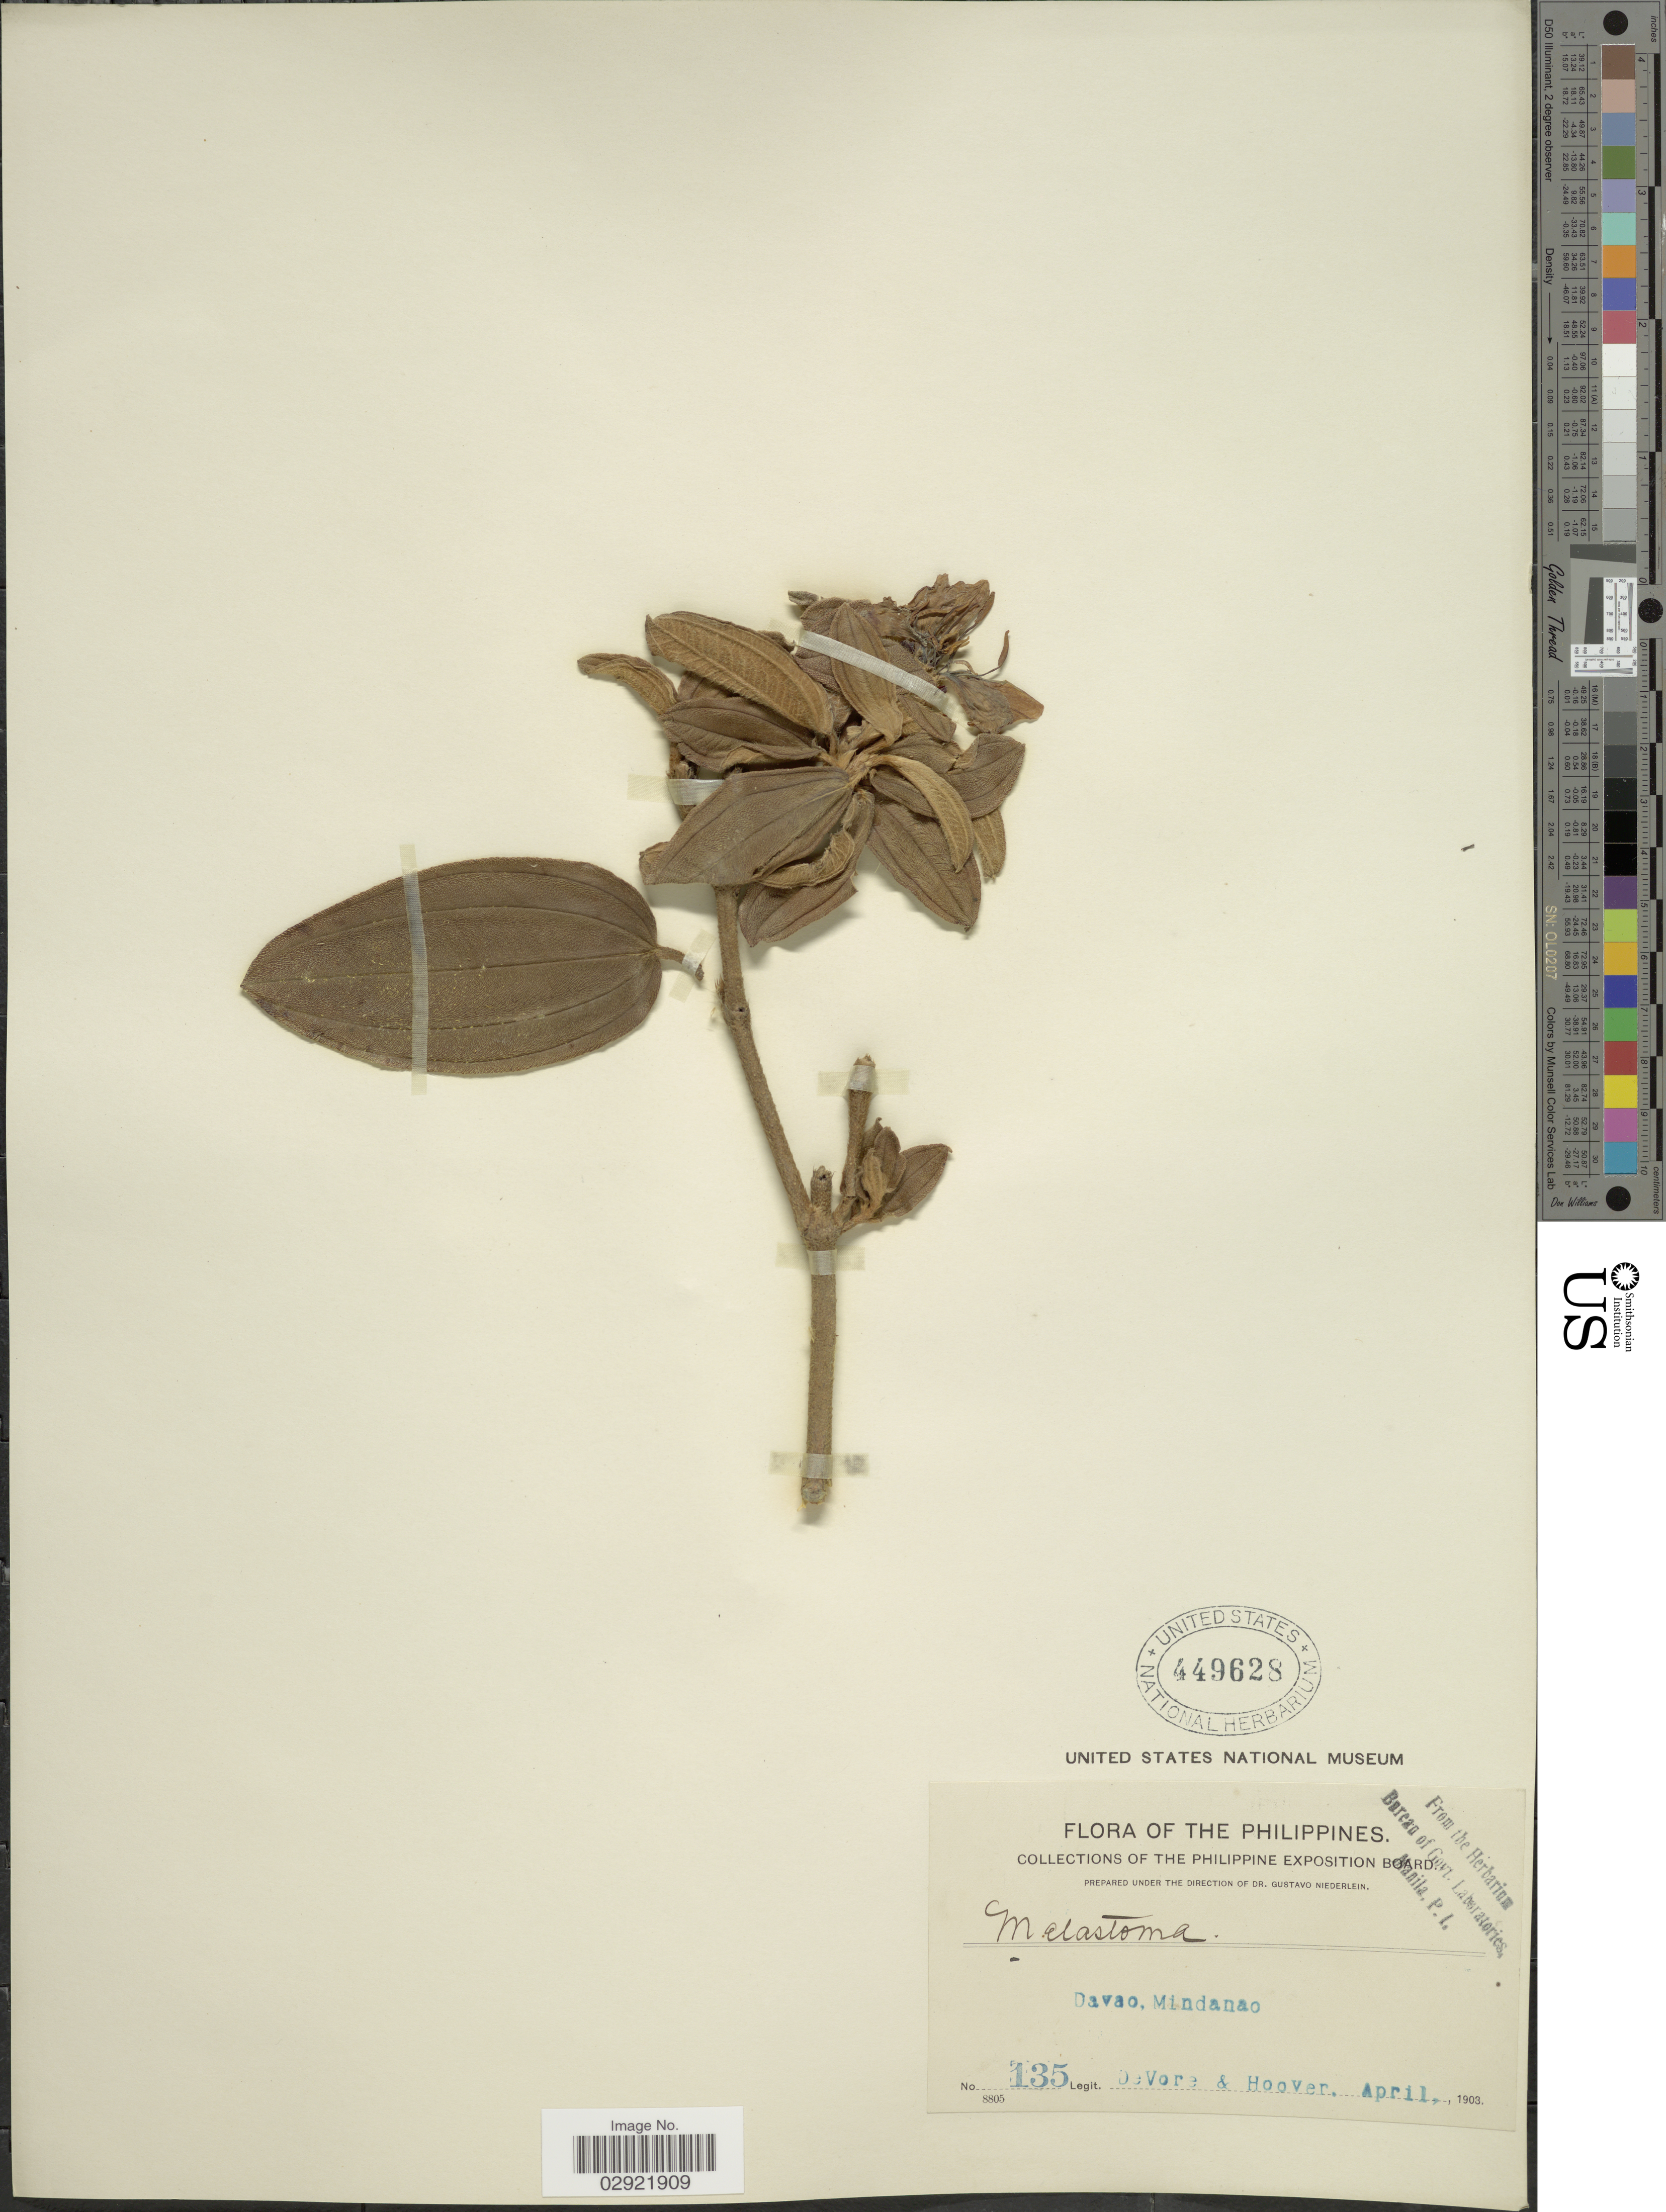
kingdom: Plantae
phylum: Tracheophyta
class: Magnoliopsida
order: Myrtales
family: Melastomataceae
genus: Melastoma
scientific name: Melastoma malabathricum subsp. malabathricum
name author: L.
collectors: B. F. DeVore & -- Hoover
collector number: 135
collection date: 1903-04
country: Philippines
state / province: Davao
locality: Mindanao.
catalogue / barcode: US 449628